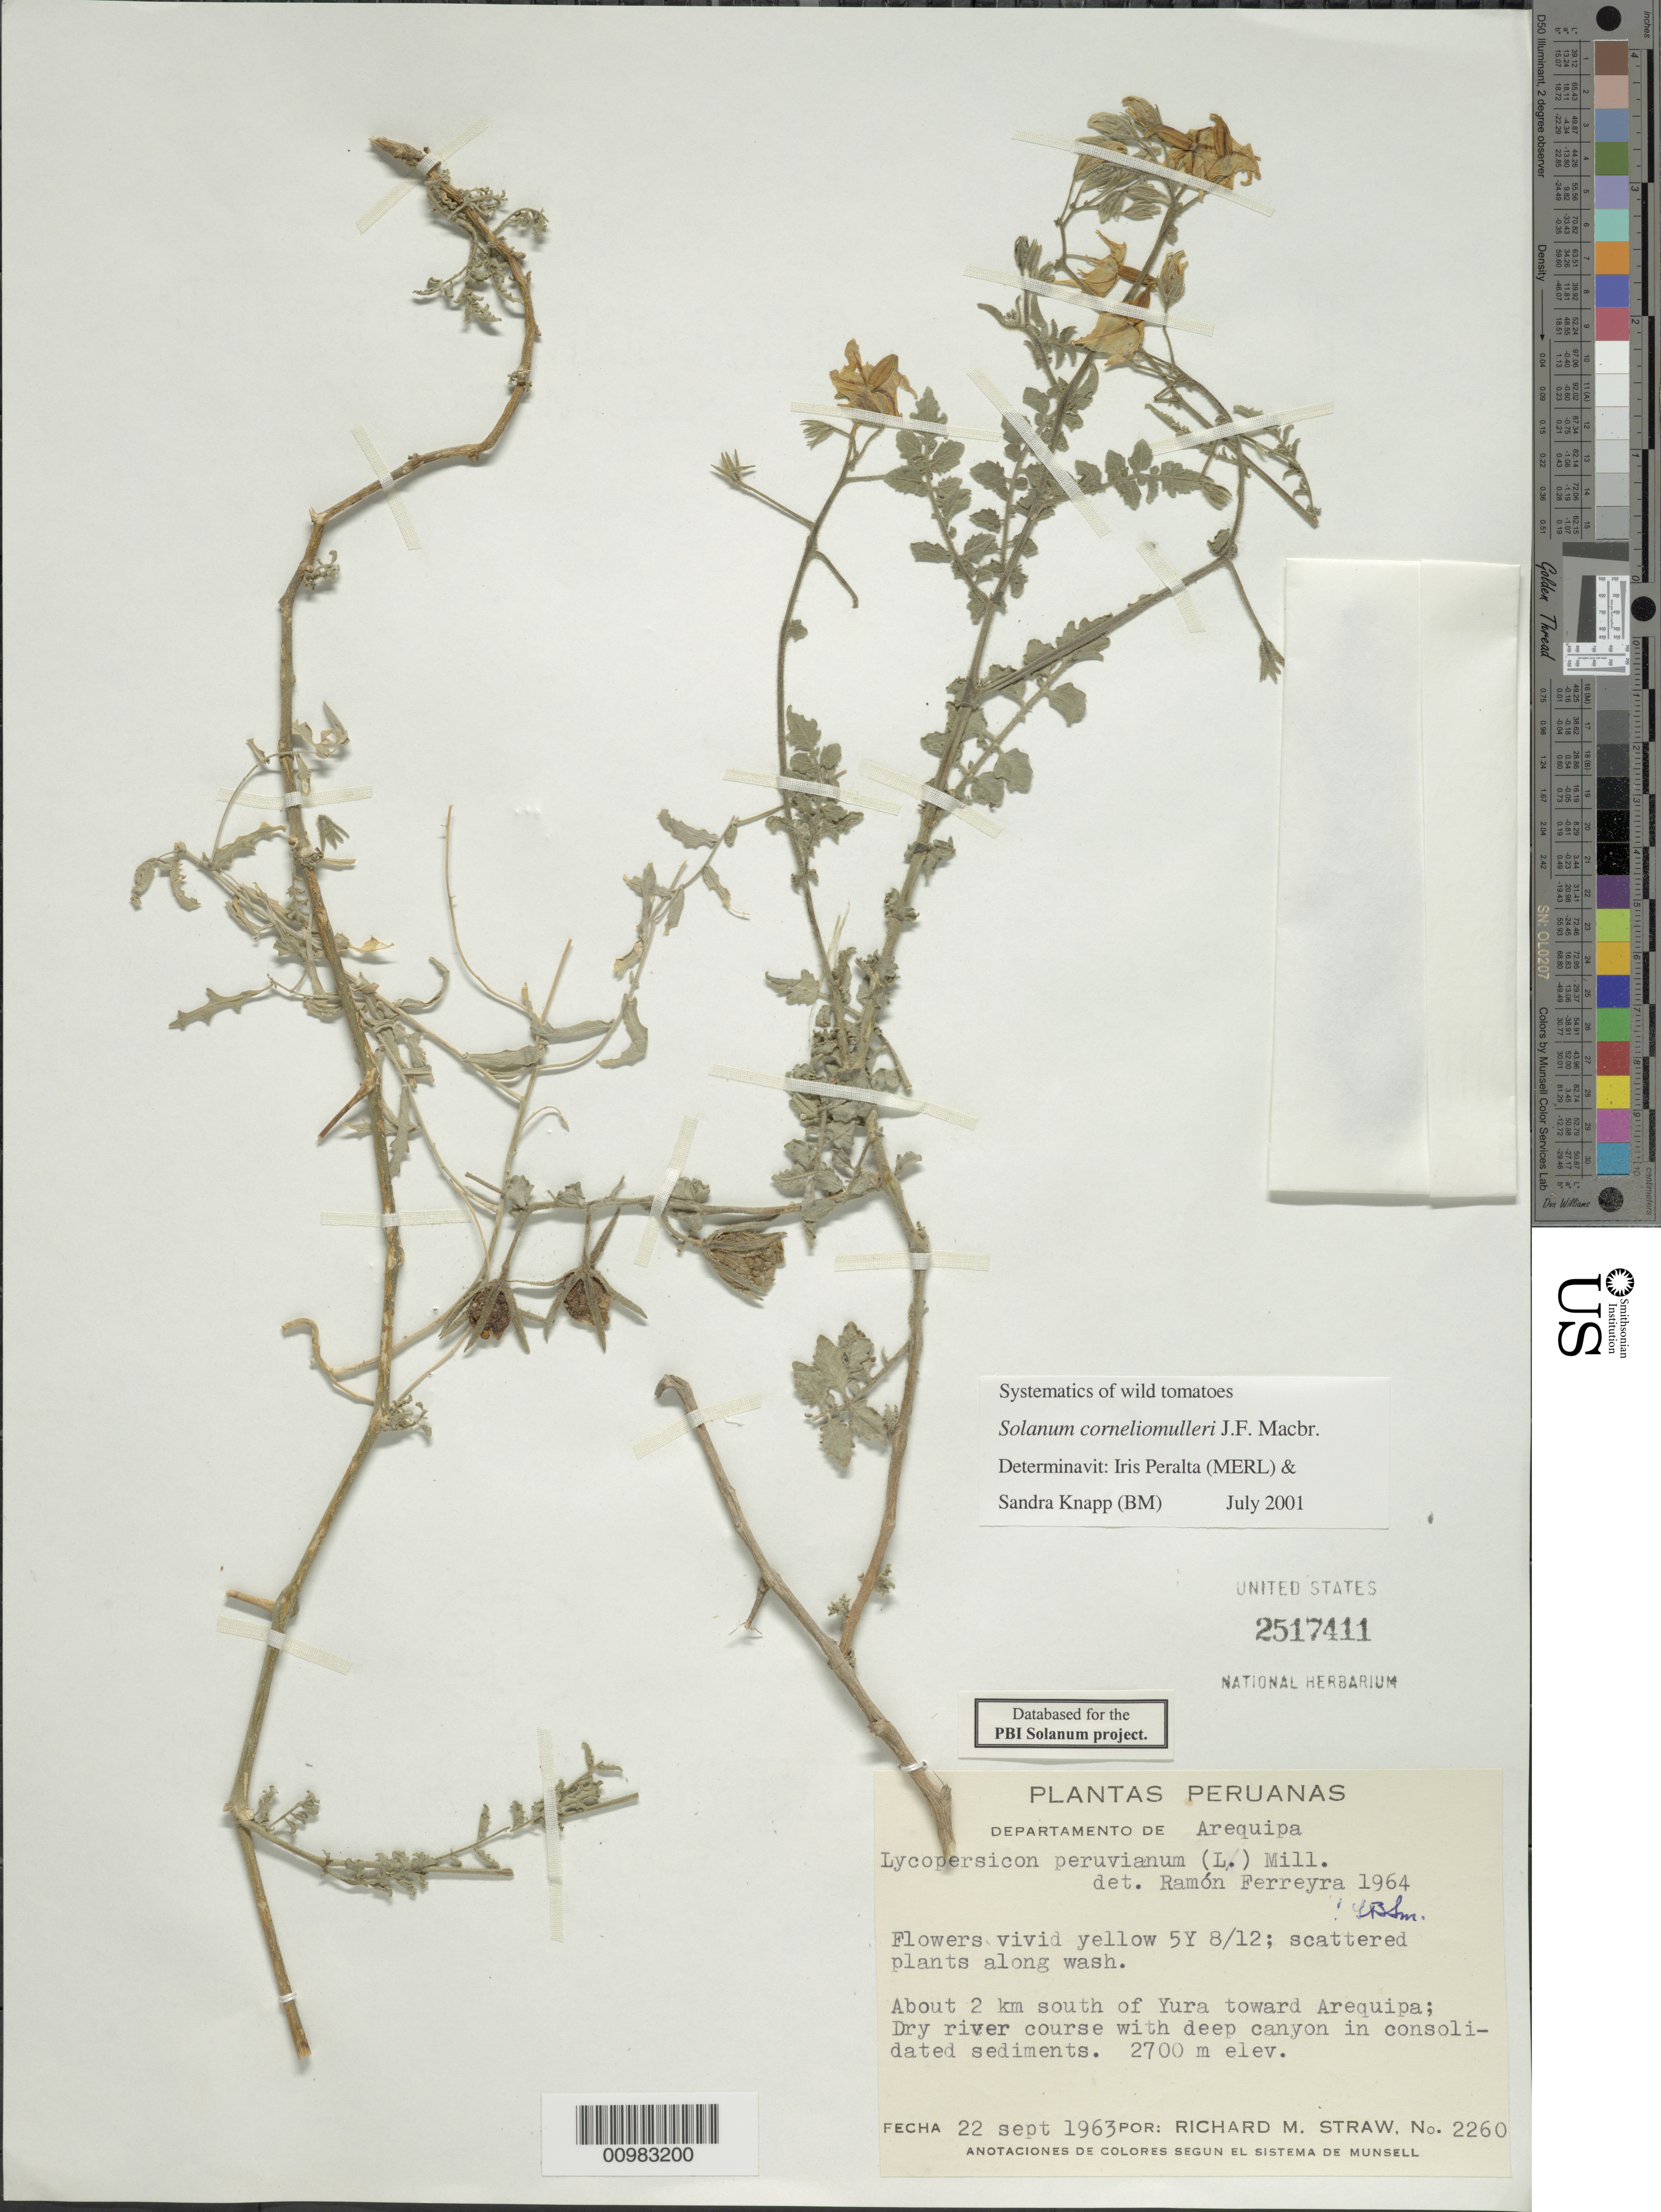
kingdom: Plantae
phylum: Tracheophyta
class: Magnoliopsida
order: Solanales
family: Solanaceae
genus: Solanum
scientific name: Solanum corneliomulleri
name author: J.F. Macbr.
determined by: Peralta, Iris E.; Knapp, S. D.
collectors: R. M. Straw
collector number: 2260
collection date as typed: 22 Sep 1963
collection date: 1963-09-22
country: Peru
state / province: Arequipa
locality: about 2 km S of Yura toward Arequipa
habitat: dry river course with deep canyon in sonsolidated sediments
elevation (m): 2700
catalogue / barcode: US 2517441